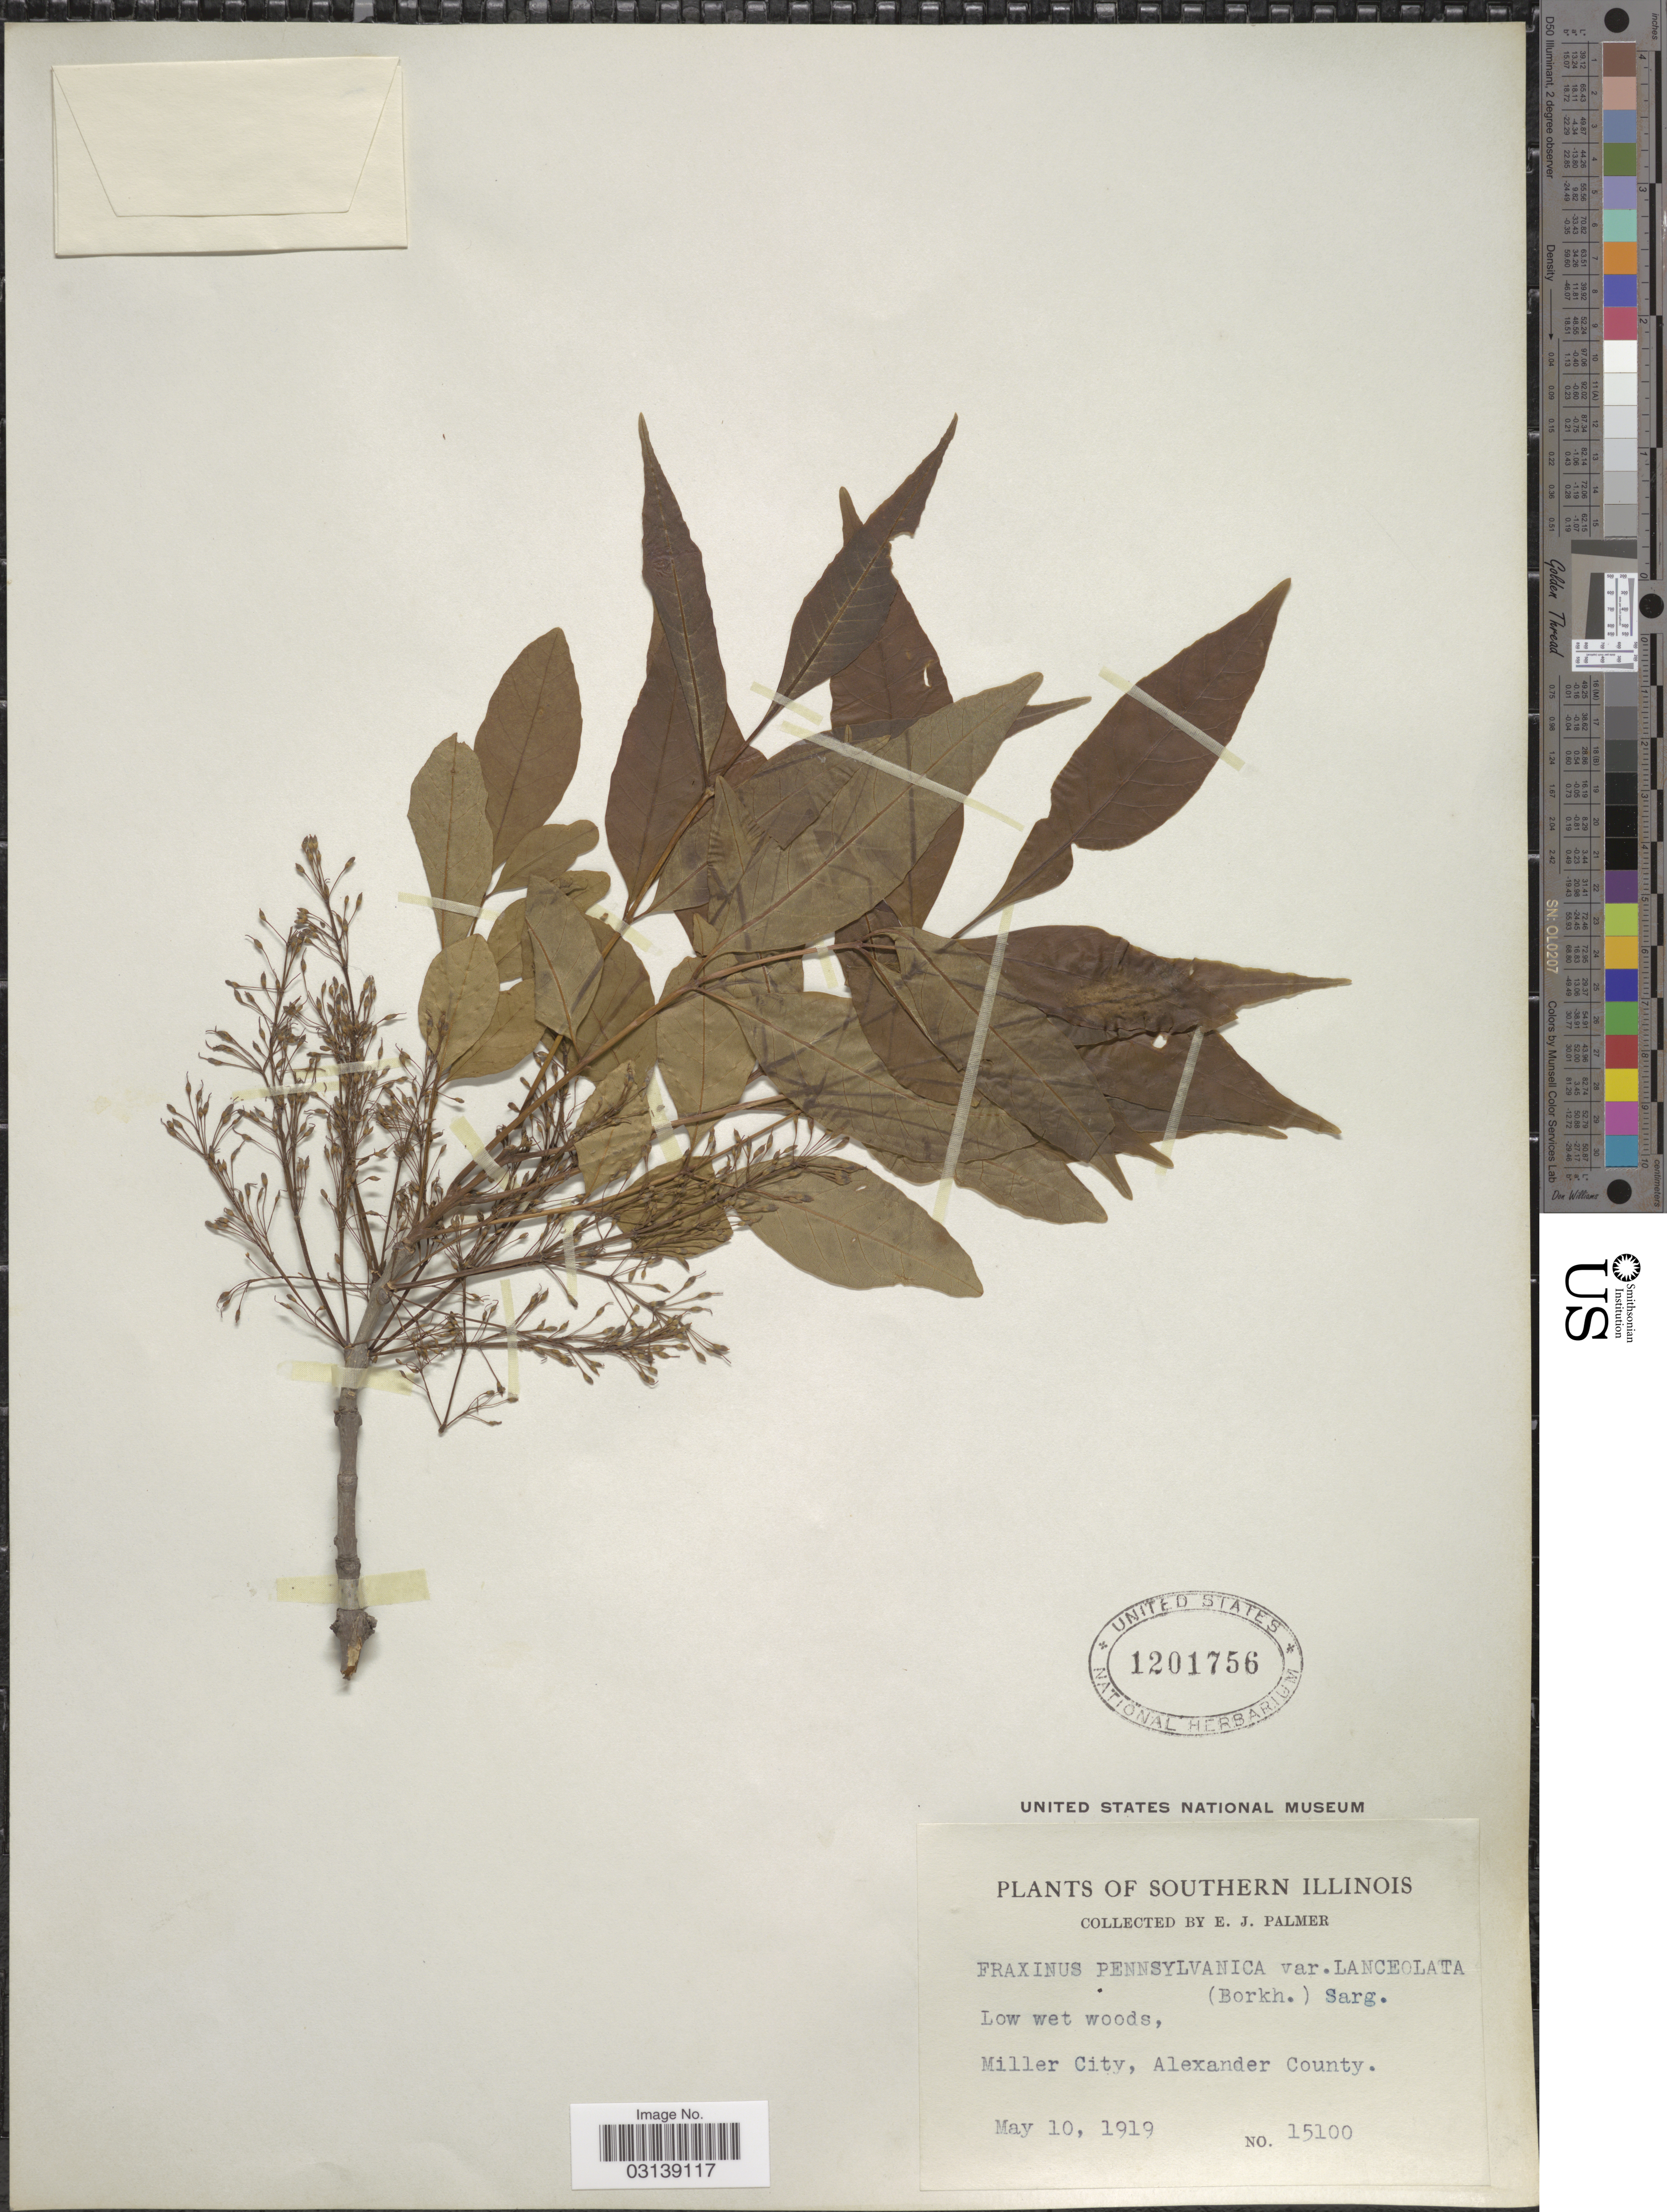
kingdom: Plantae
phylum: Tracheophyta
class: Magnoliopsida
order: Lamiales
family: Oleaceae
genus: Fraxinus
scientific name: Fraxinus pennsylvanica var. lanceolata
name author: Sarg.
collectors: E. J. Palmer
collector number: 15100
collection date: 1919-05-10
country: United States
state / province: Illinois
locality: Southern Illinois. Low wet woods, Miller City, Alexander County.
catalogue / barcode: US 1201756